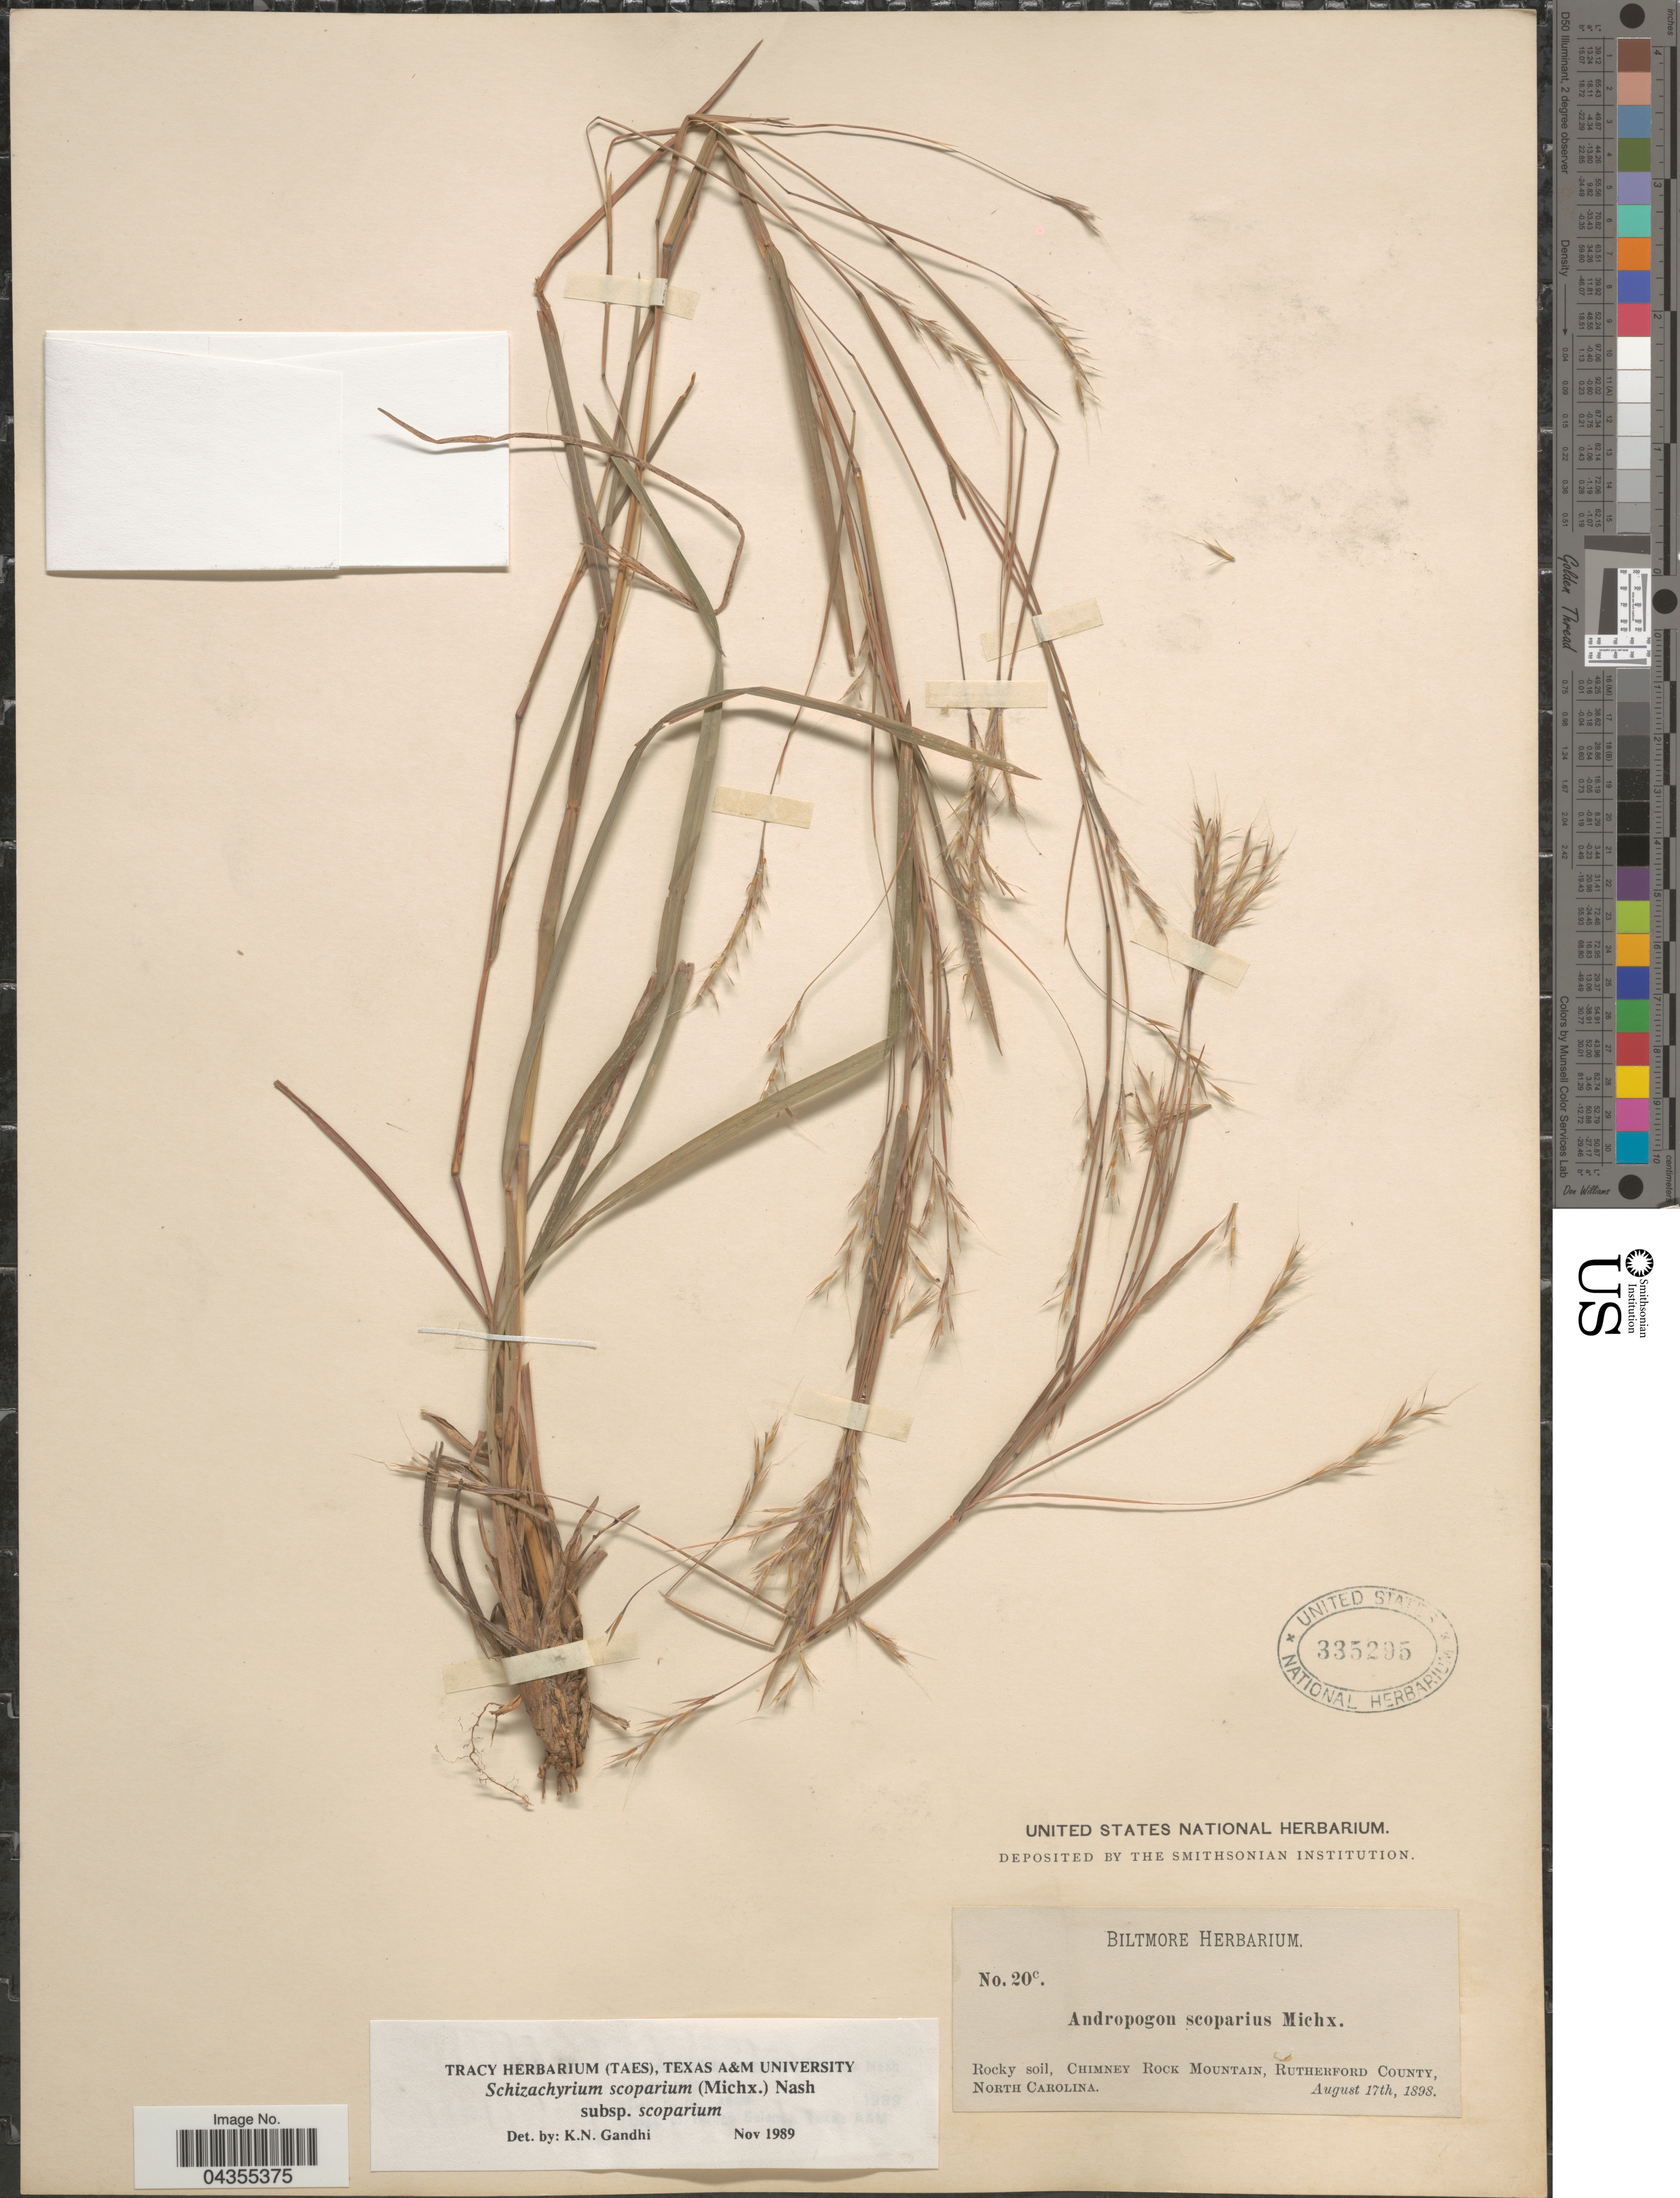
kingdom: Plantae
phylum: Tracheophyta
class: Liliopsida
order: Poales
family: Poaceae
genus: Schizachyrium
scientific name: Schizachyrium scoparium var. scoparium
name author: (Michx.) Nash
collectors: ex herb. Biltmore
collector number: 20c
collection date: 1898-08-17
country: United States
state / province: North Carolina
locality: Chimney Rock Mountain, Rutherford County.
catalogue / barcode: US 335295